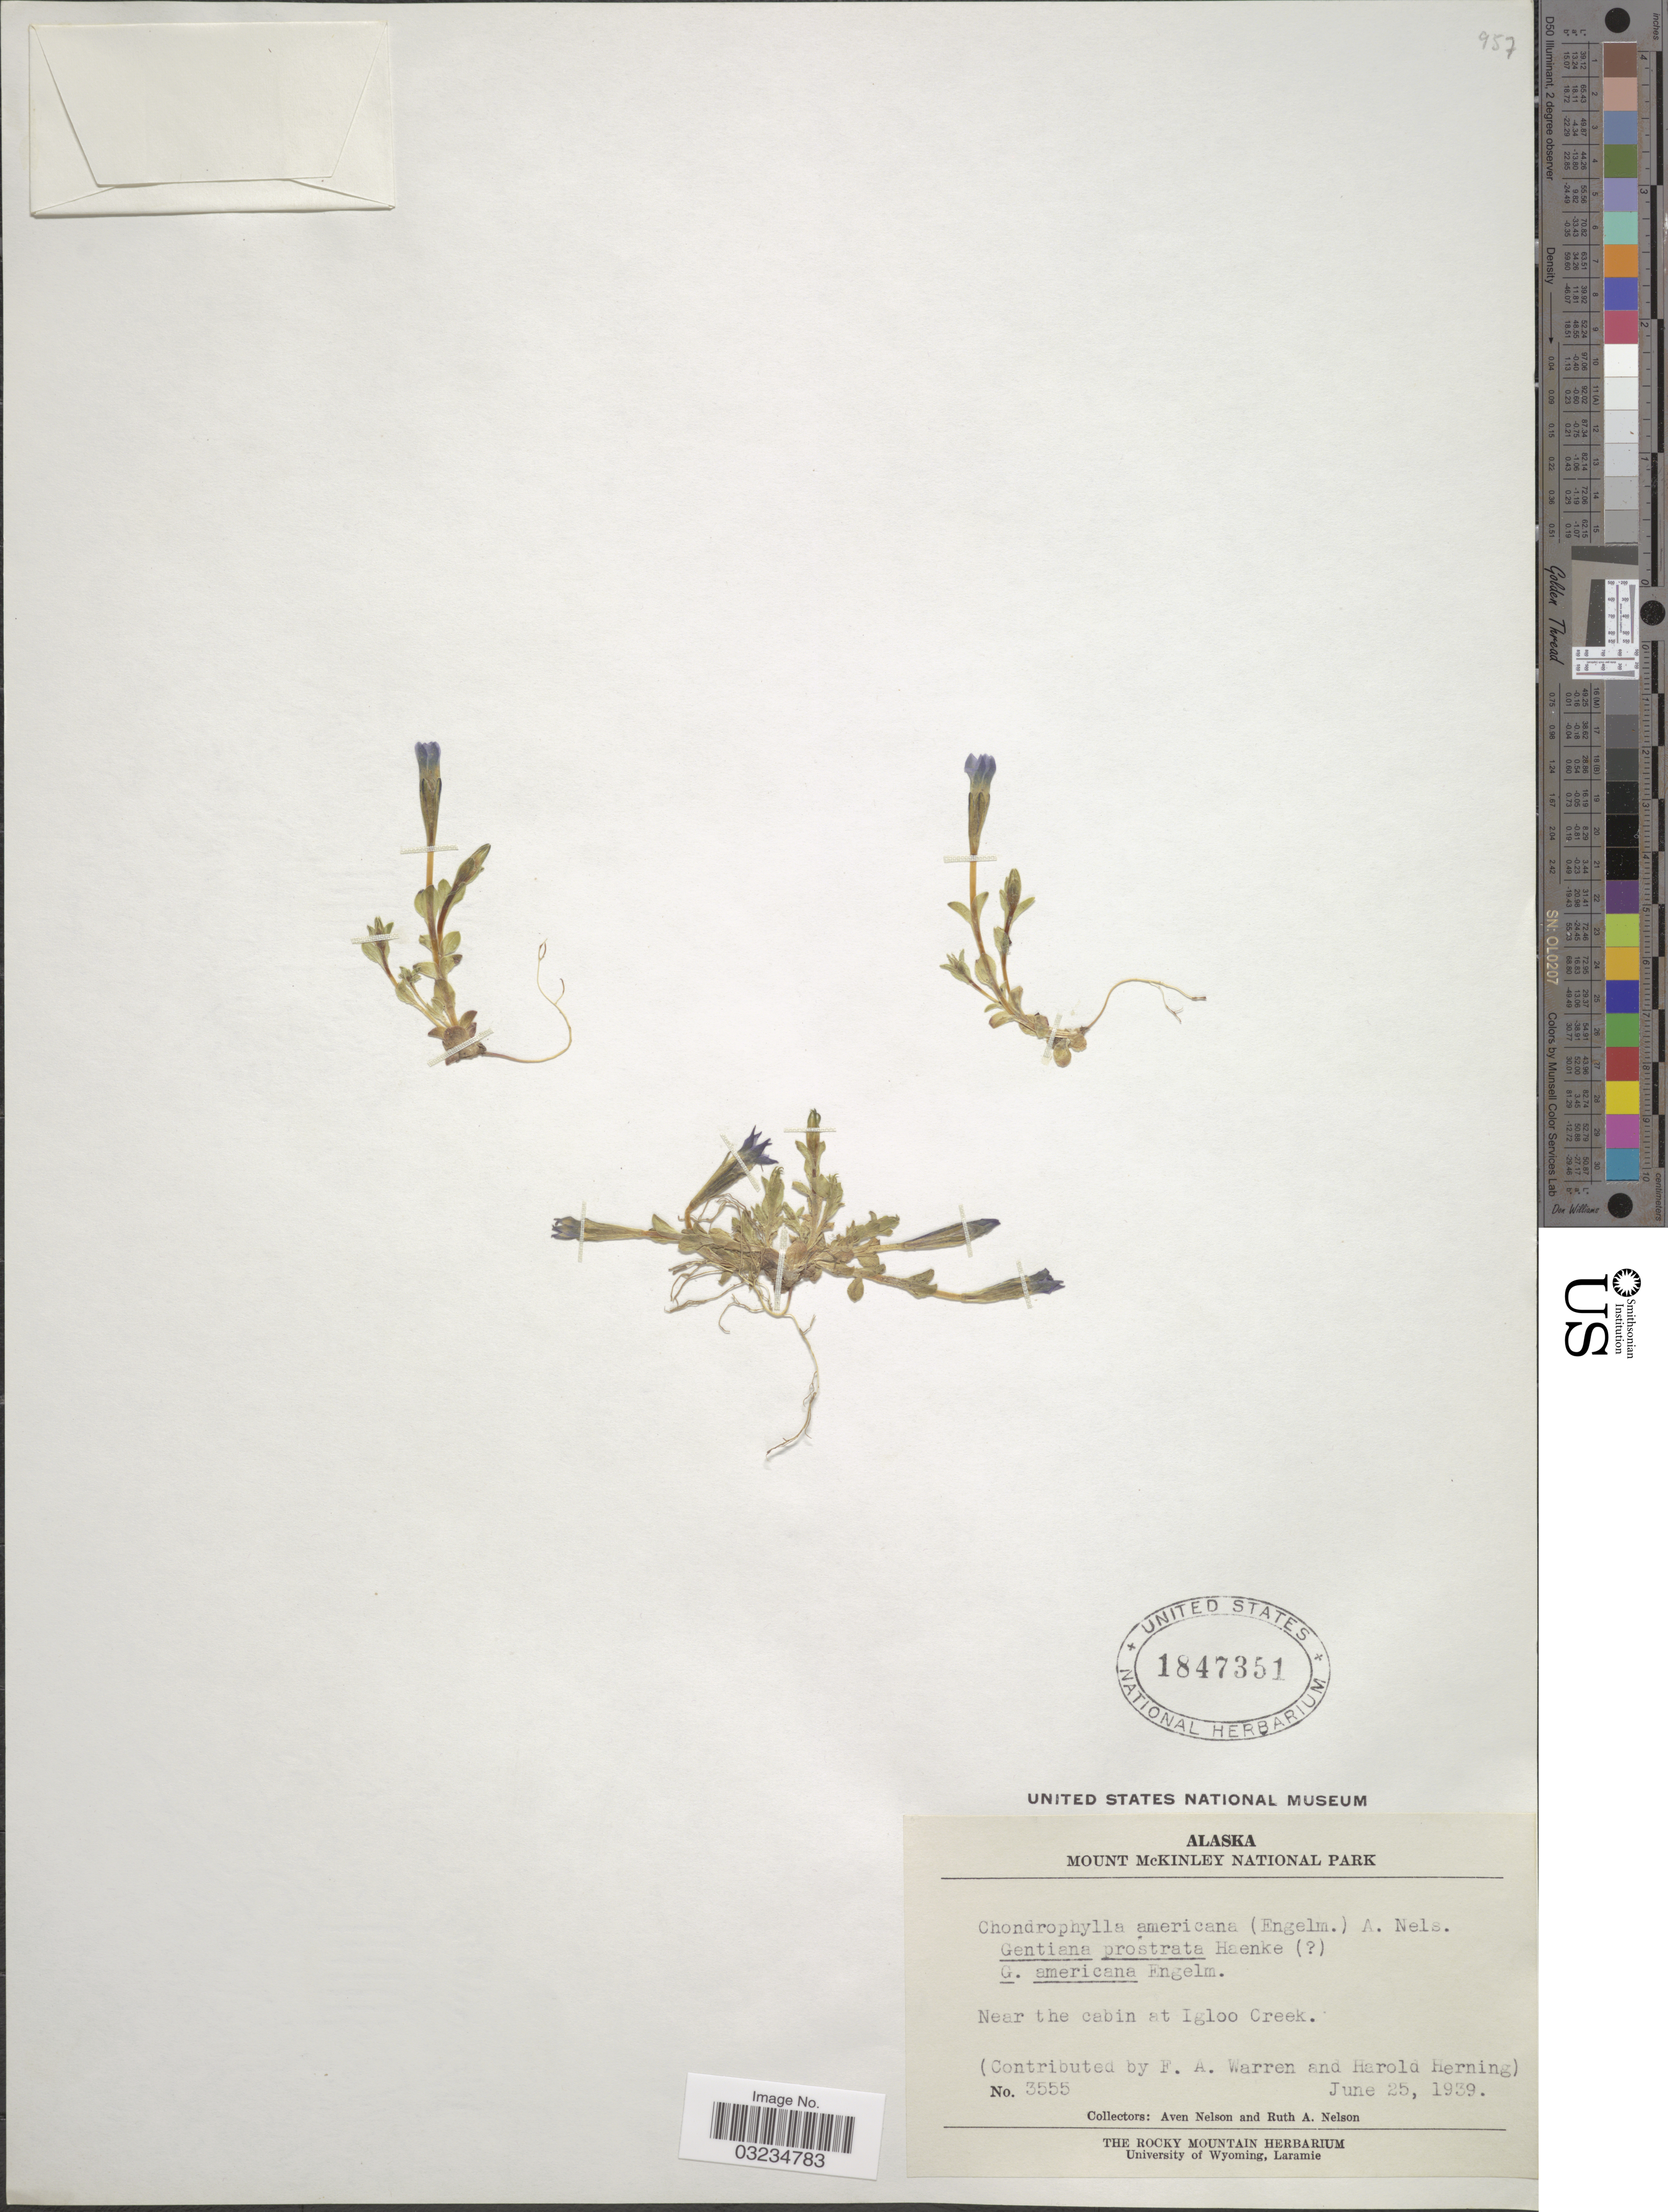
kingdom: Plantae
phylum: Tracheophyta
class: Magnoliopsida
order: Gentianales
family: Gentianaceae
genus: Gentiana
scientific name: Gentiana prostrata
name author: Haenke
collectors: A. Nelson & R. A. Nelson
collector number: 3555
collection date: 1939-06-25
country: United States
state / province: Alaska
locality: Mount McKinley National Park. Near the cabin at Igloo Creek.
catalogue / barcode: US 1847351